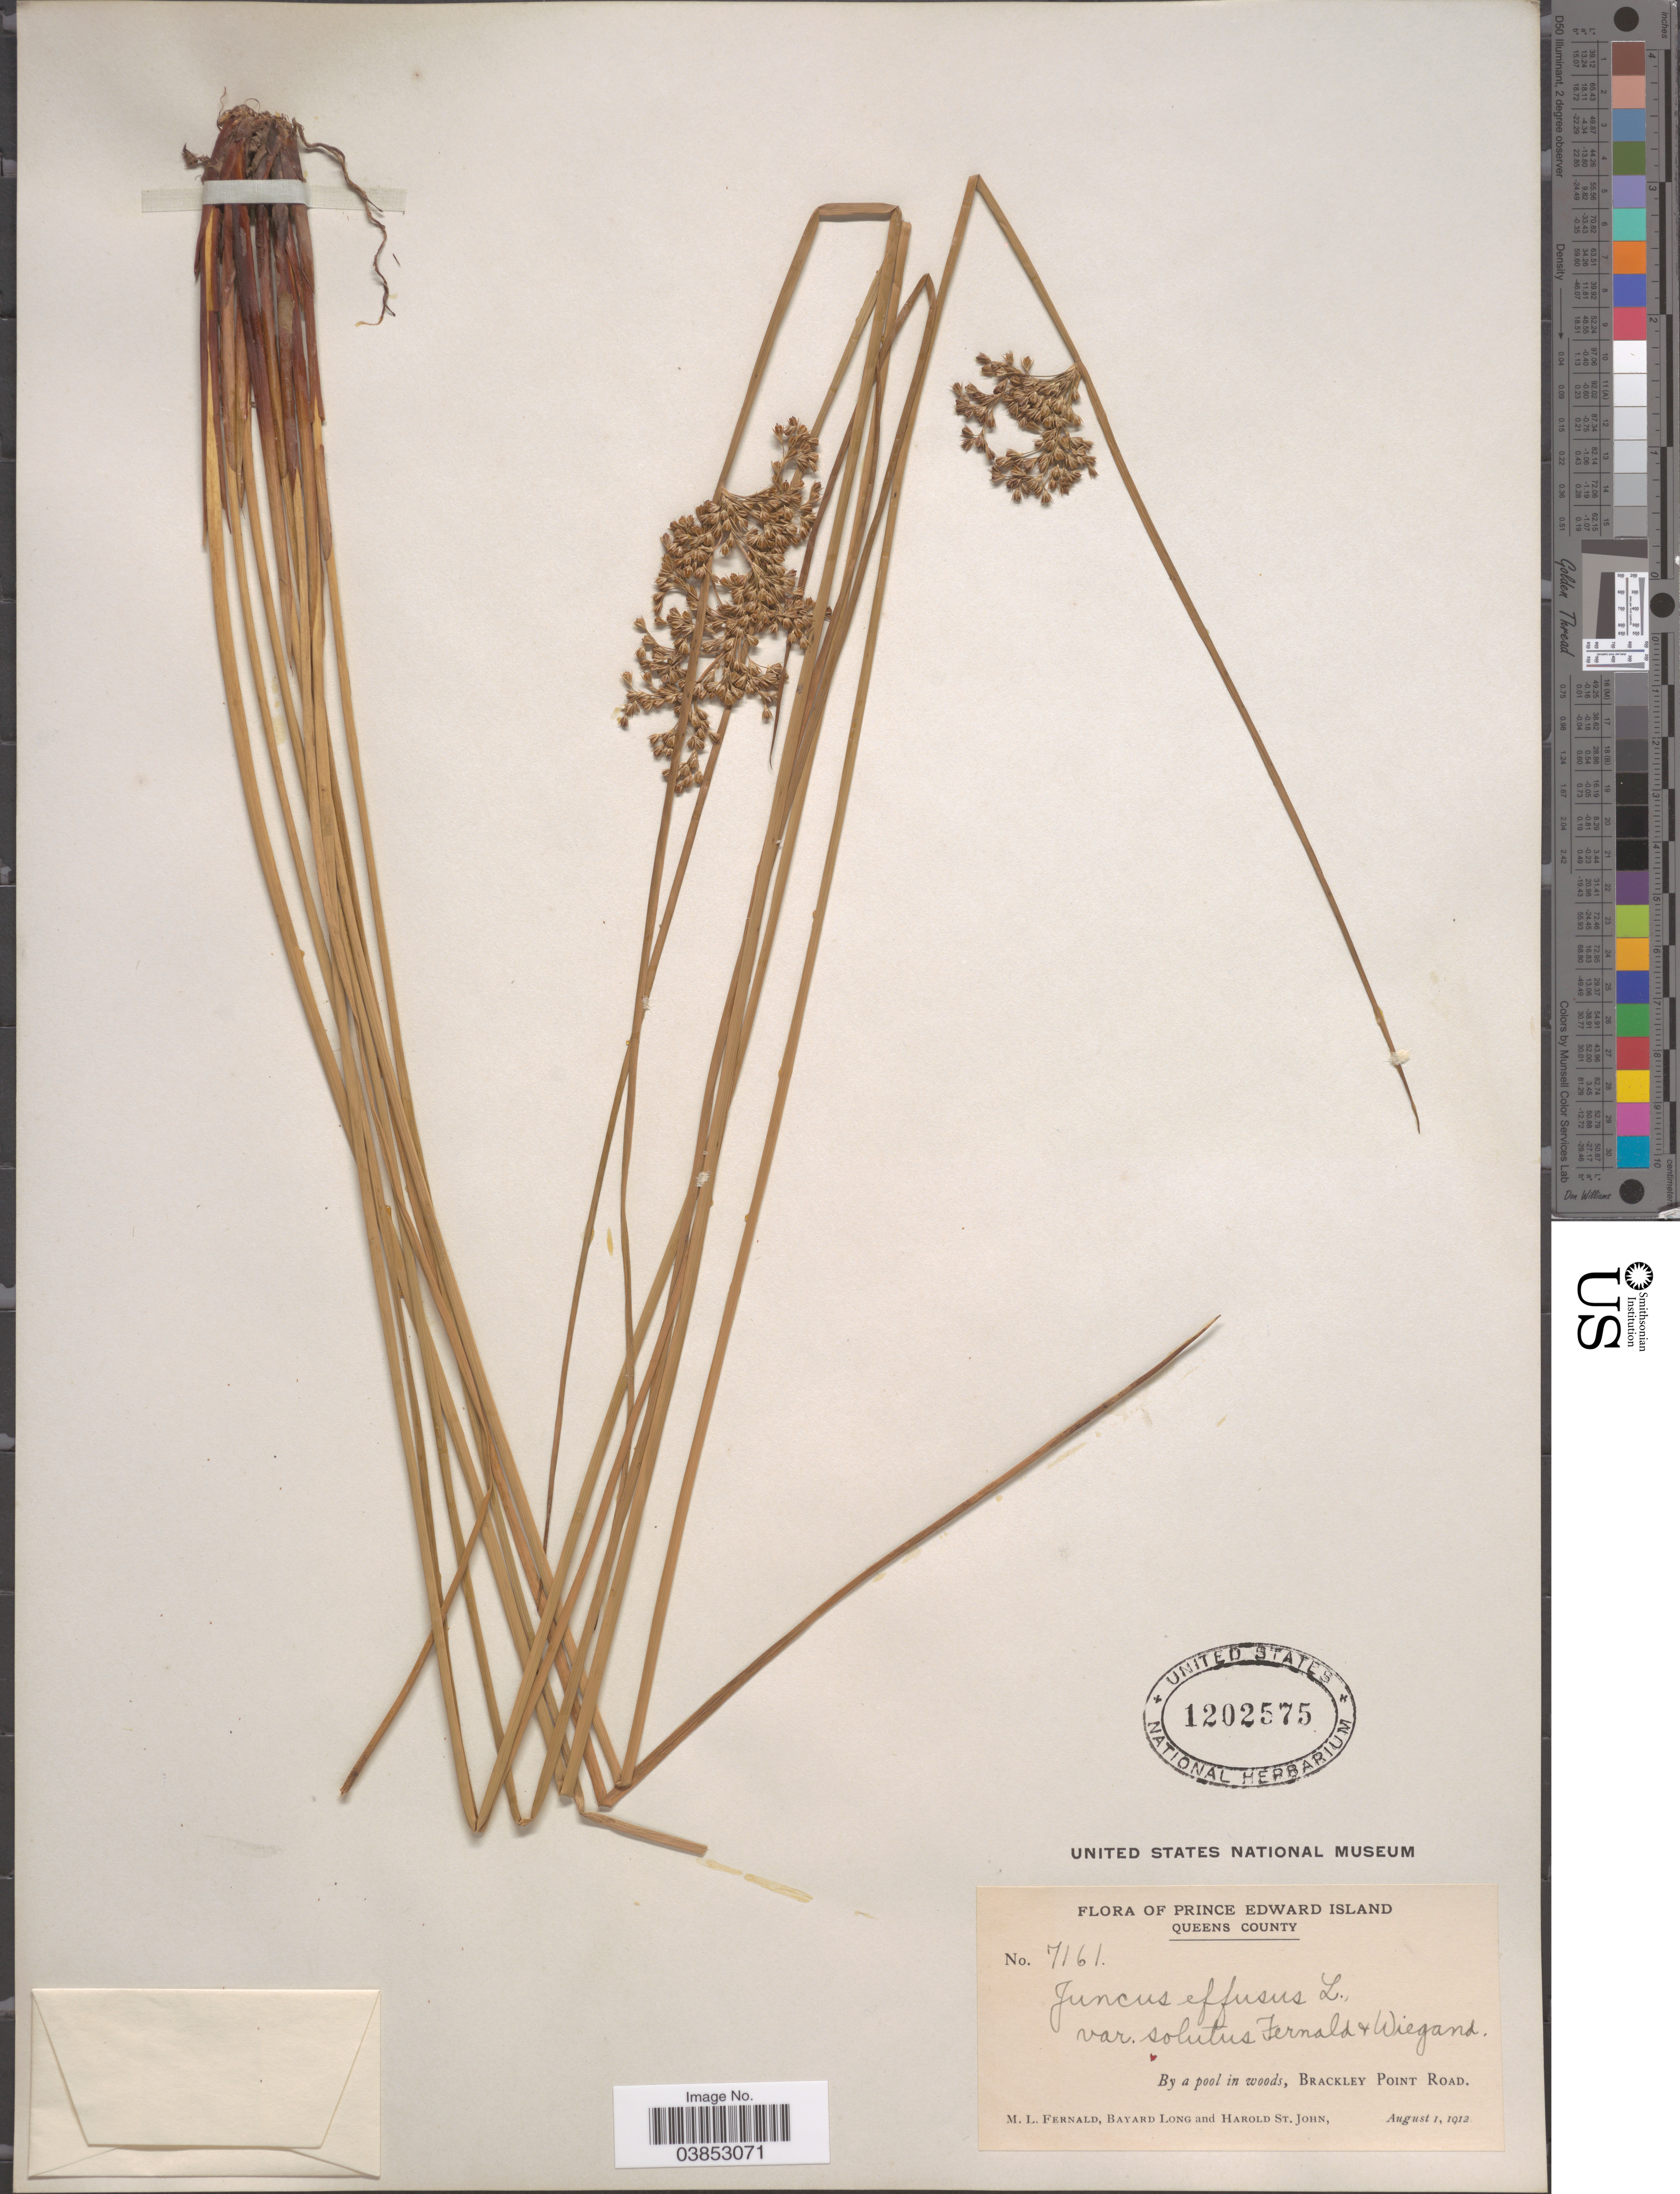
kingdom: Plantae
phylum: Tracheophyta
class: Liliopsida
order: Poales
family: Juncaceae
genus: Juncus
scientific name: Juncus effusus var. solutus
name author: Fernald & Wiegand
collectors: M. L. Fernald, K. M. Wiegand & H. St. John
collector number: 7161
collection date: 1912-08-01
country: Canada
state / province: Prince Edward Island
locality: Queens County. By a pool in woods, Brackley Point Road.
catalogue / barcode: US 1202575